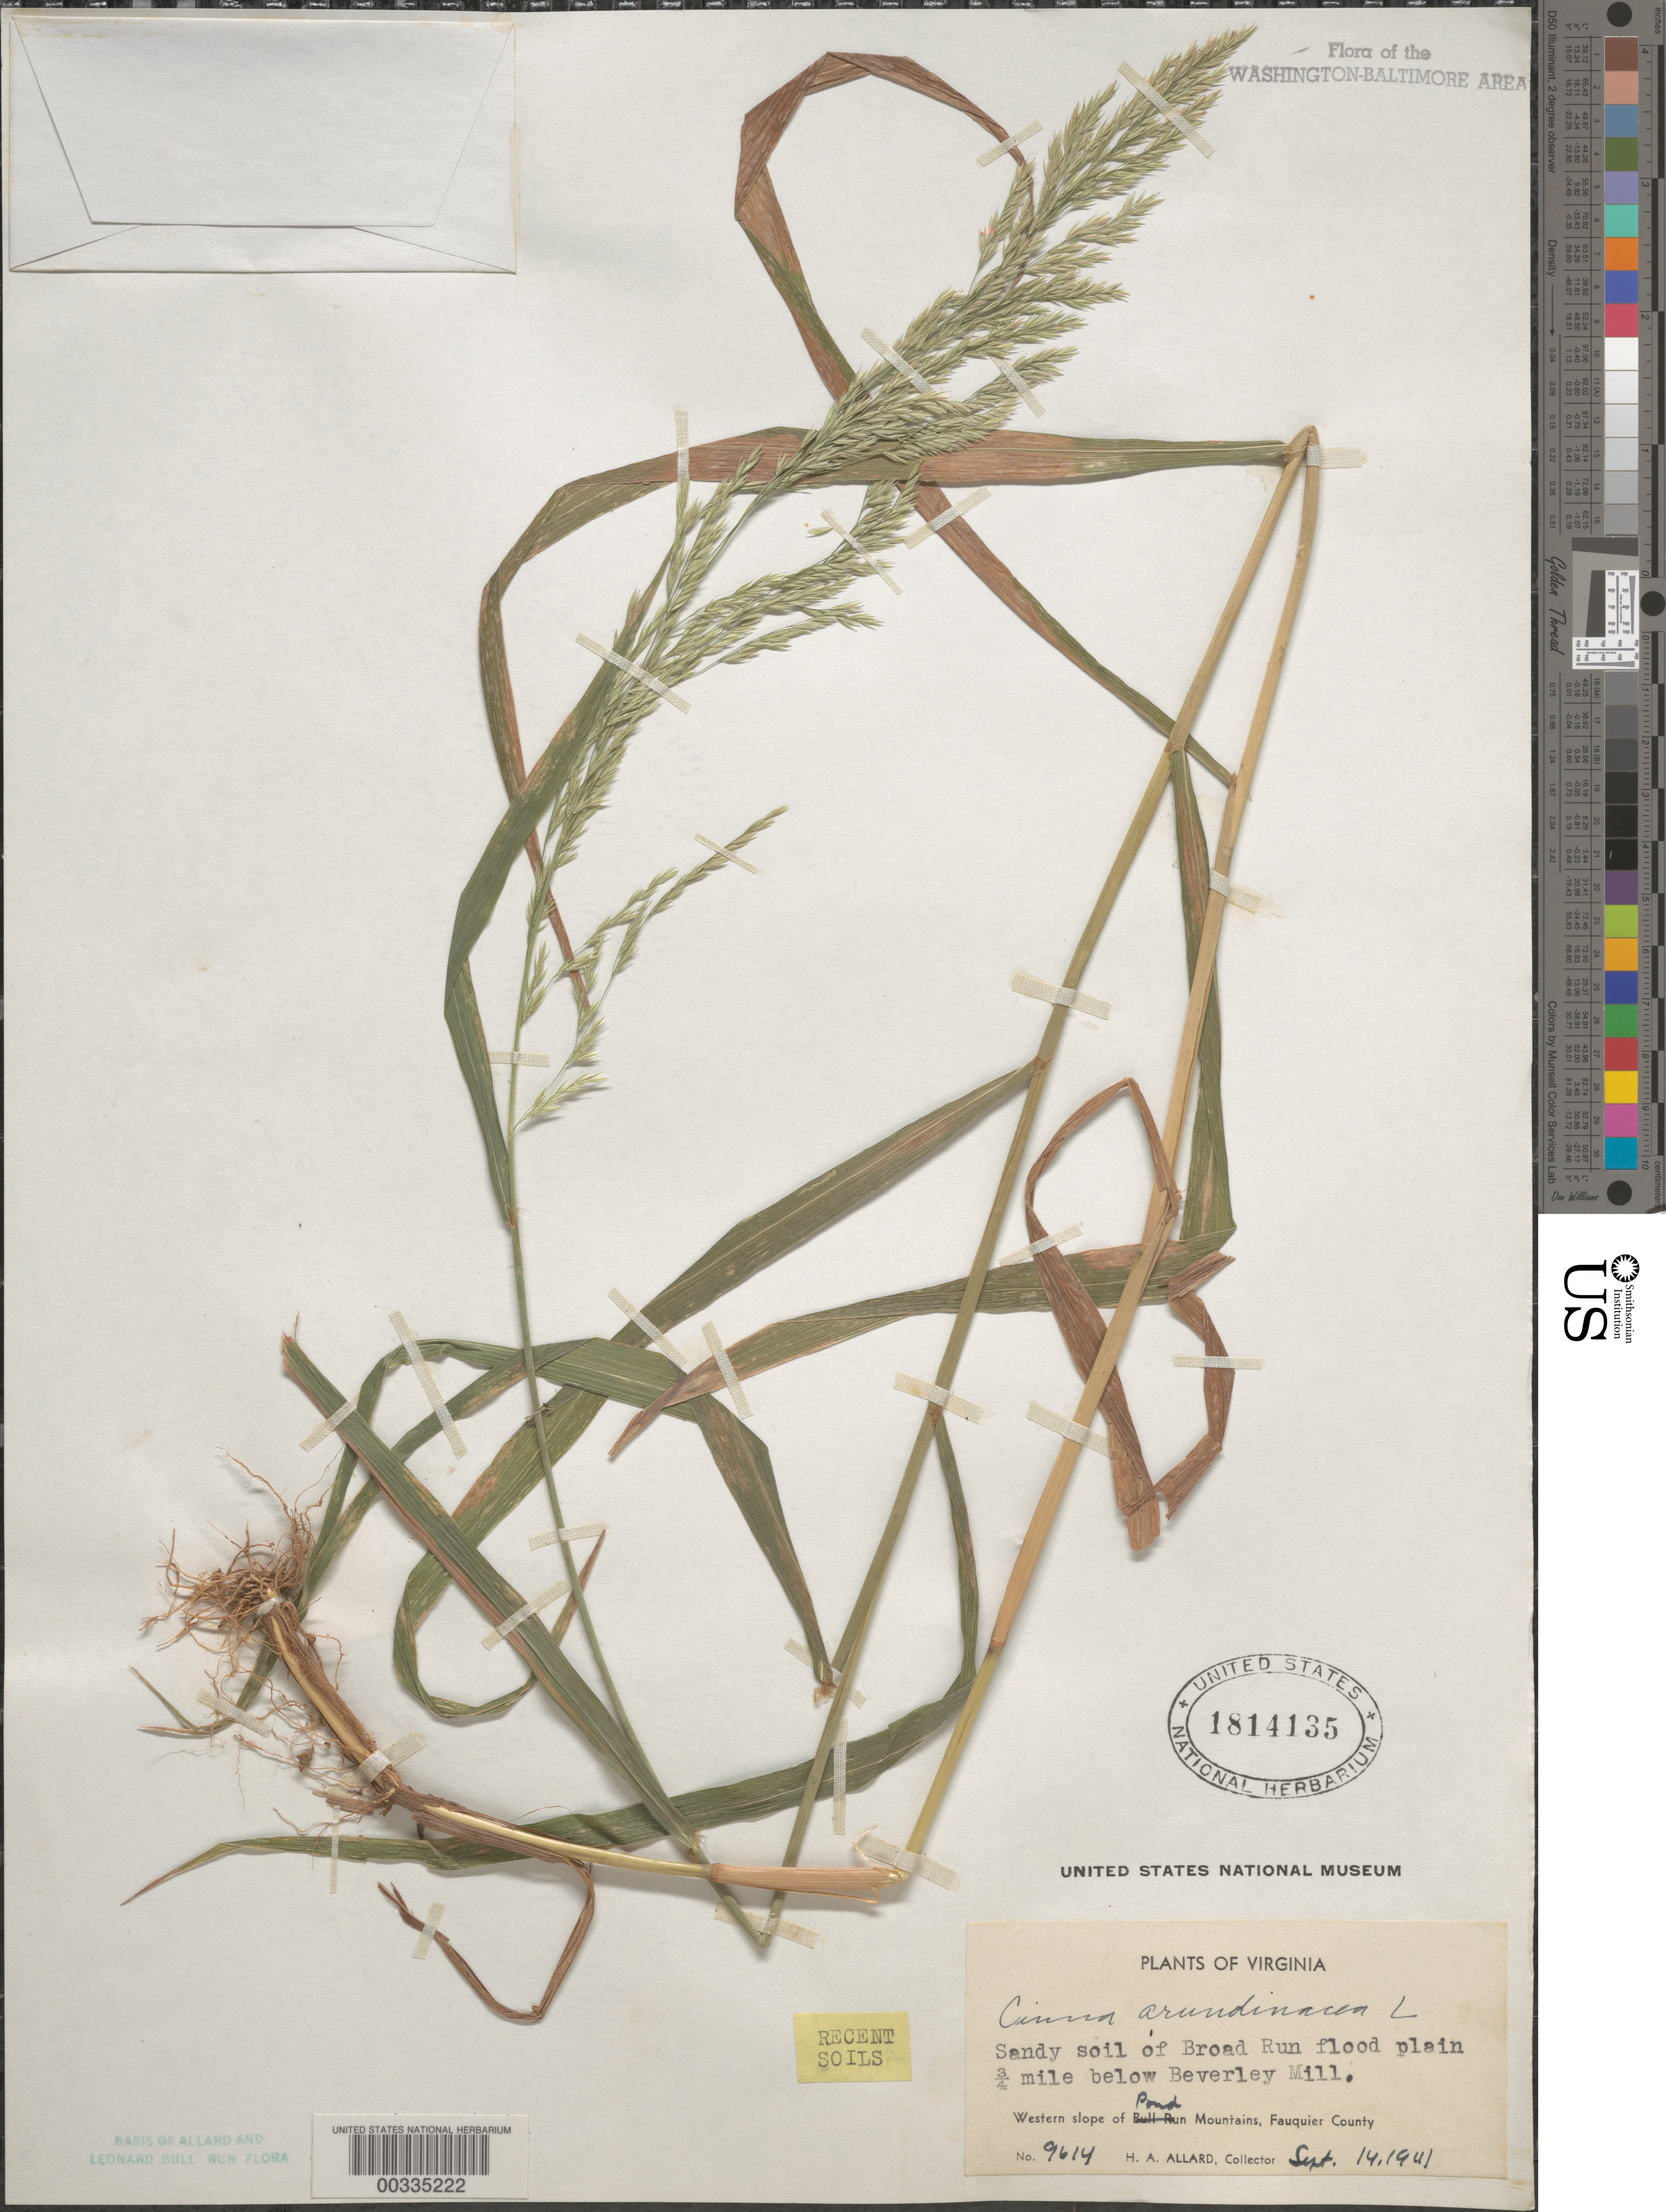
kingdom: Plantae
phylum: Tracheophyta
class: Liliopsida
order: Poales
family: Poaceae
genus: Cinna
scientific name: Cinna arundinacea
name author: L.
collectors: H. A. Allard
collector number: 9614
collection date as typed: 14 Sep 1941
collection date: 1941-09-14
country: United States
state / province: Virginia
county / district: Fauquier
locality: Broad Run below Beverley Mill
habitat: Sandy soil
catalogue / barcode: US 1814135